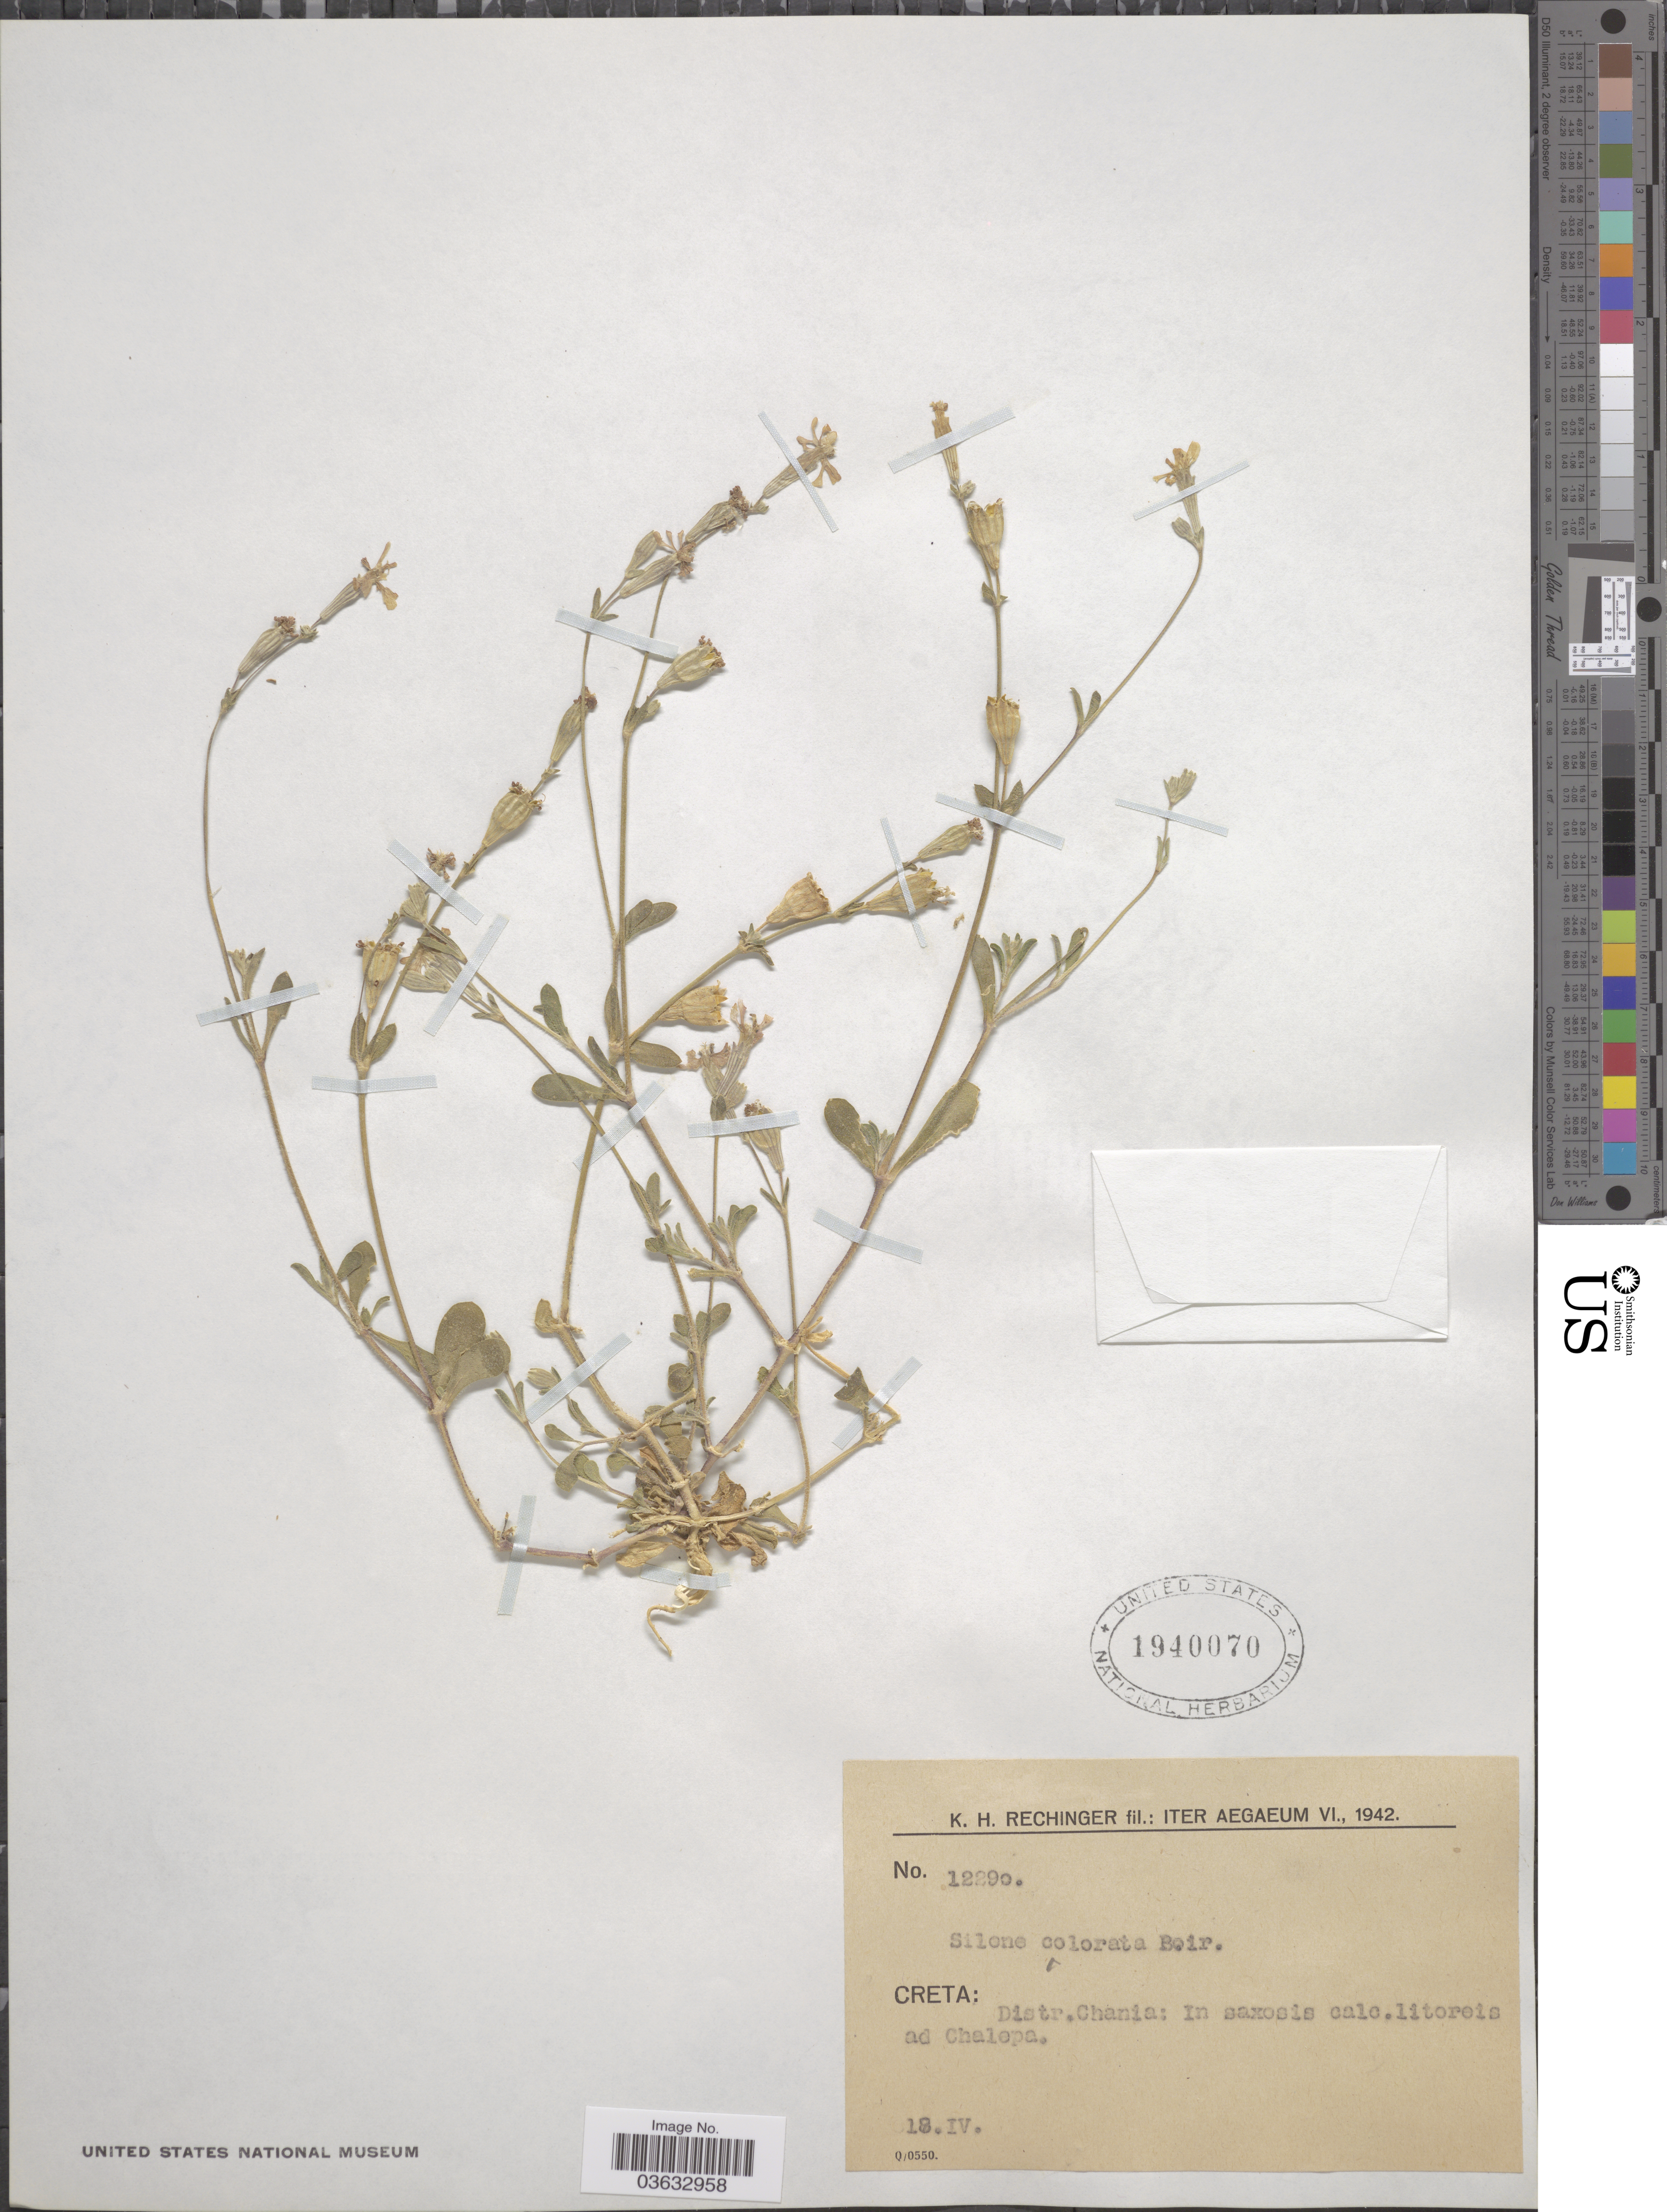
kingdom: Plantae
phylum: Tracheophyta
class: Magnoliopsida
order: Caryophyllales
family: Caryophyllaceae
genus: Silene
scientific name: Silene colorata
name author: Poir.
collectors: K. H. Rechinger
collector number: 12290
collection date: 1942-04-18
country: Greece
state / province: Crete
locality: Iter Aegaeum, Creta: Distr. Chania: In saxosis calc. litoreis ad Chalepa.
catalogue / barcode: US 1940070